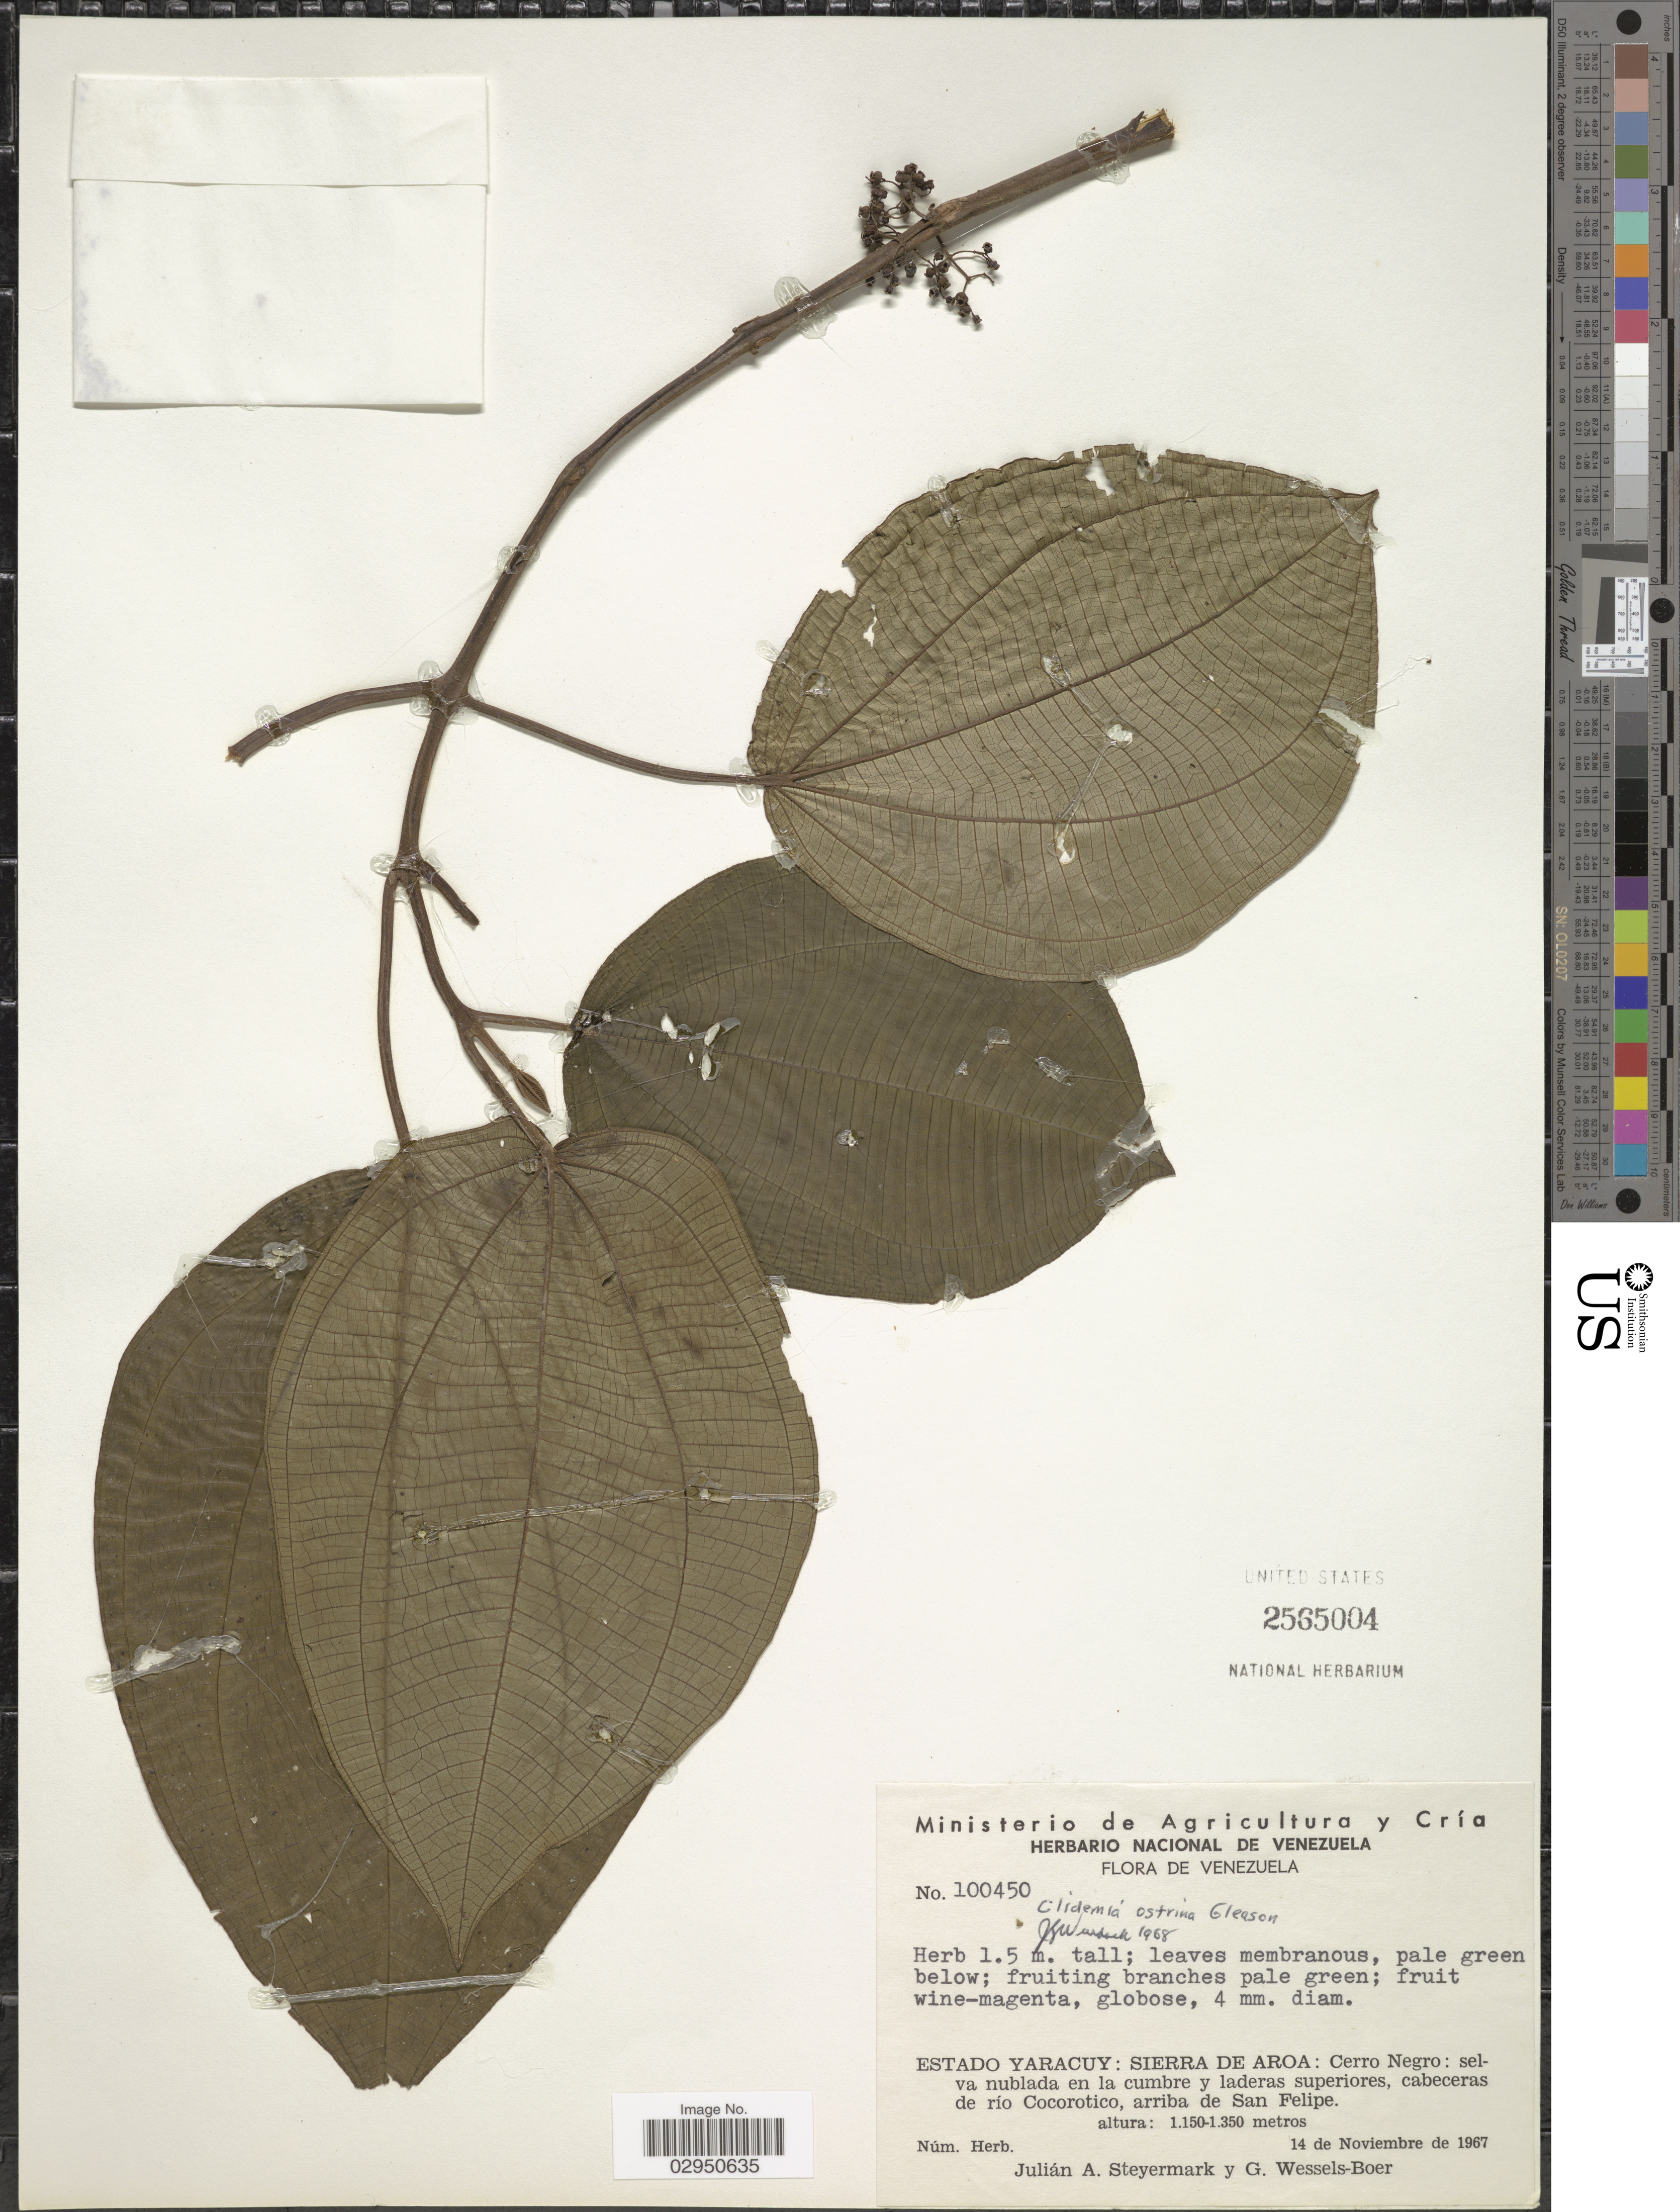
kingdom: Plantae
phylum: Tracheophyta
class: Magnoliopsida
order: Myrtales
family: Melastomataceae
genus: Clidemia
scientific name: Clidemia ostrina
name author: Gleason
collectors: J. Steyermark & G. Wessels Boer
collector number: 100450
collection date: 1967-11-14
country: Venezuela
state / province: Yaracuy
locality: Sierra de Aroa: Cerro Negro: selva nublada en la cumbre y laderas superiores, cabeceras de río Cocorotico, arriba de San Felipe.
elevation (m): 1150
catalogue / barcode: US 2565004